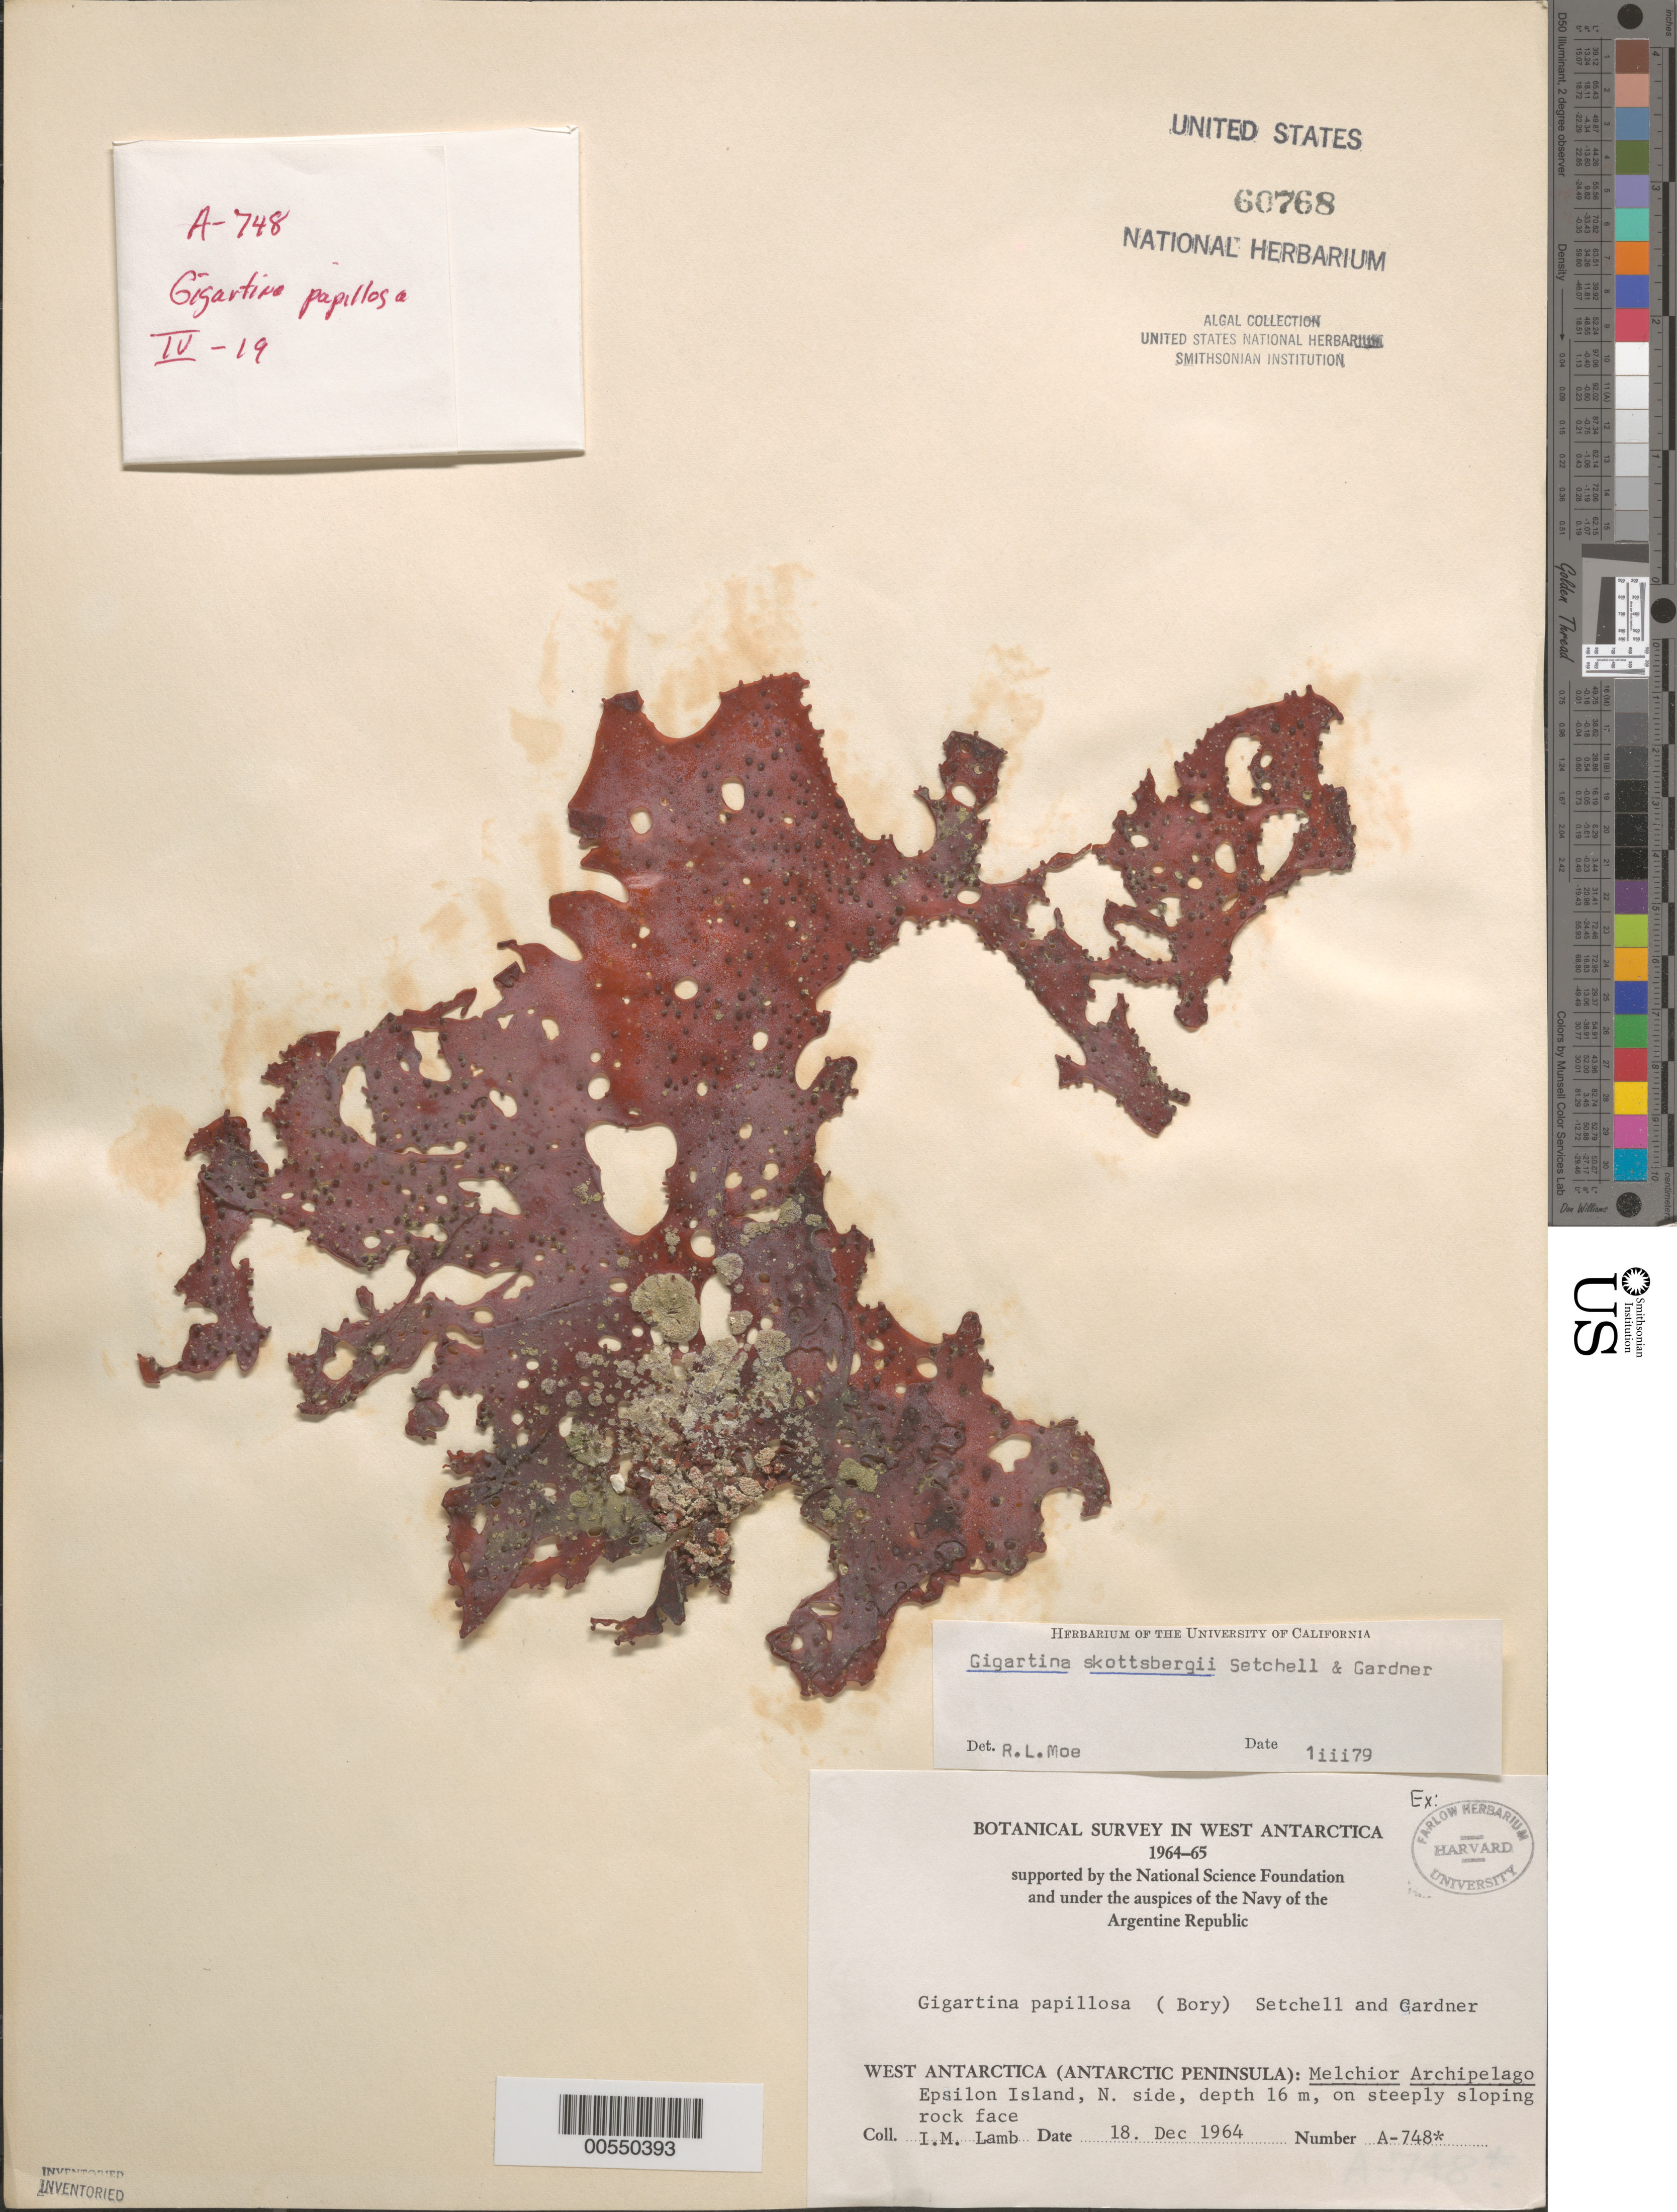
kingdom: Plantae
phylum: Rhodophyta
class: Florideophyceae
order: Gigartinales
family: Gigartinaceae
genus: Sarcopeltis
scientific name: Sarcopeltis skottsbergii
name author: (Setchell & N.L. Gardner) Hommersand et al.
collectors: I. M. Lamb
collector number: A-748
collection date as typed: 18 Dec 1964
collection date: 1964-12-18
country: Antarctica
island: Epsilon Island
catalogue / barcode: US 60768